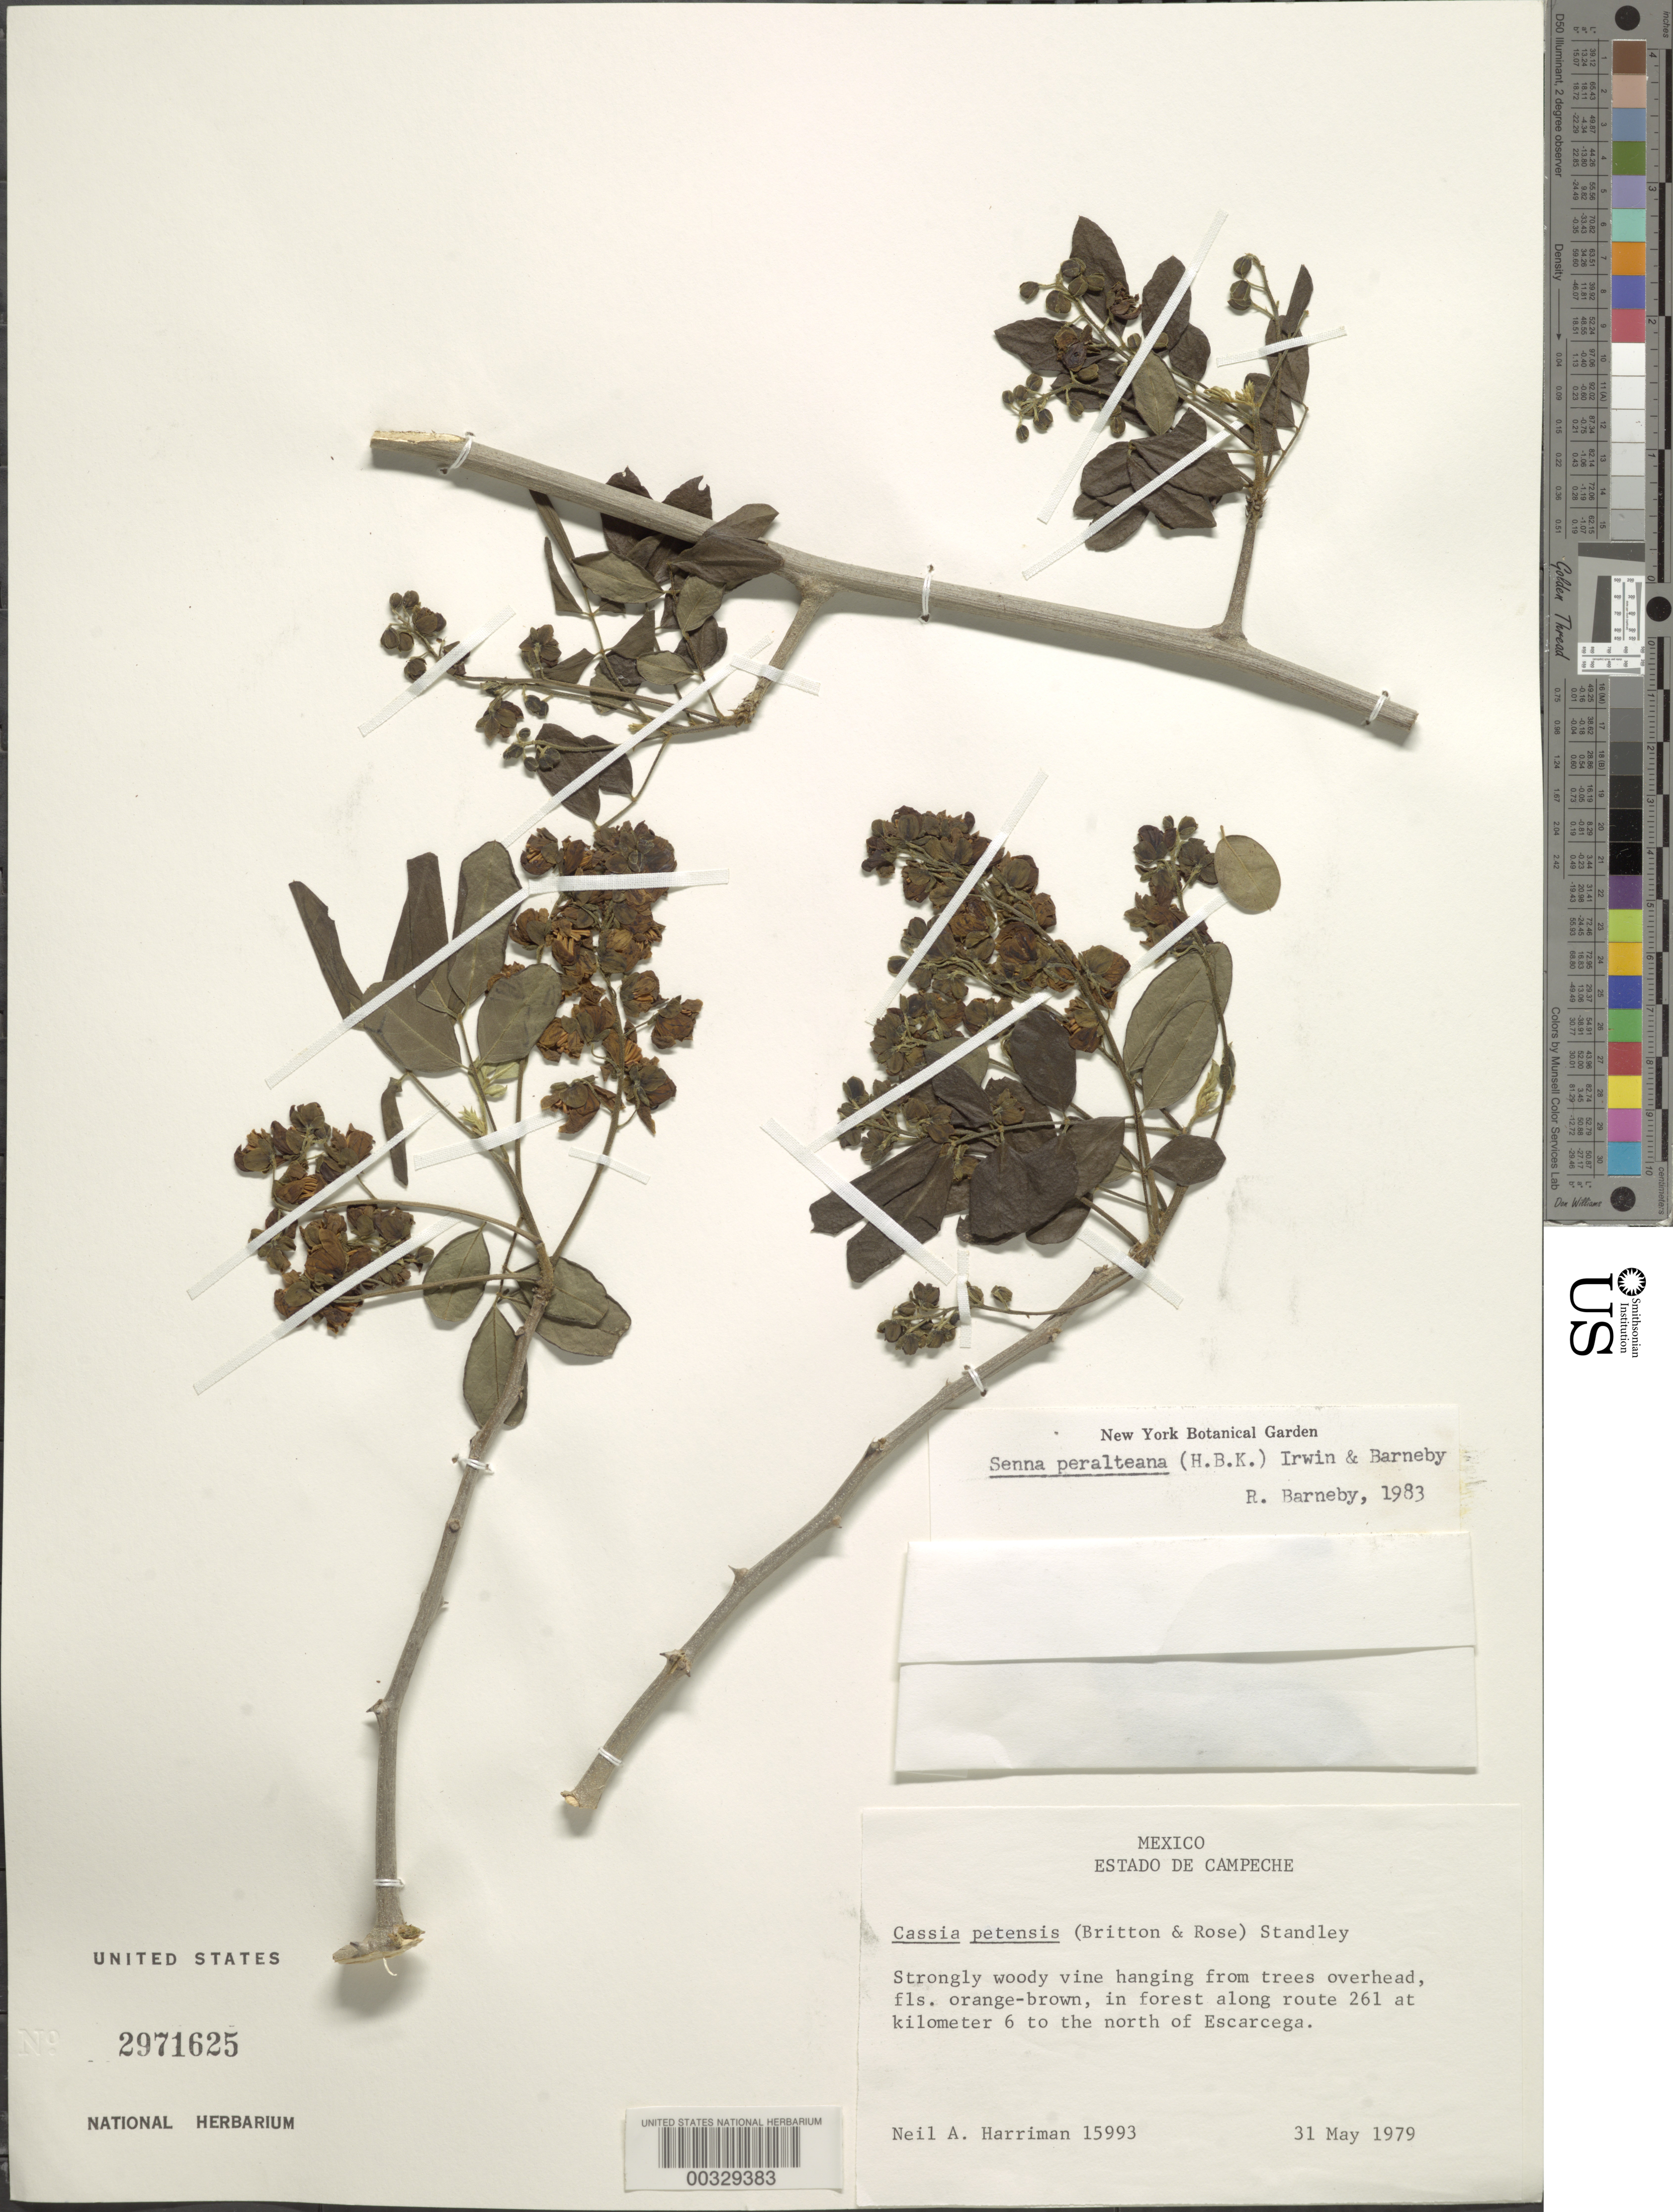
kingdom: Plantae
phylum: Tracheophyta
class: Magnoliopsida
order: Fabales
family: Fabaceae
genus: Senna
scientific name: Senna peralteana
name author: (Kunth) H.S. Irwin & Barneby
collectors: N. A. Harriman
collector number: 15993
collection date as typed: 31 May 1979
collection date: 1979-05-31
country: Mexico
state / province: Campeche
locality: Along route 261 at km 6 to the N of Escarcega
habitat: In forest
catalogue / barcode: US 2971625